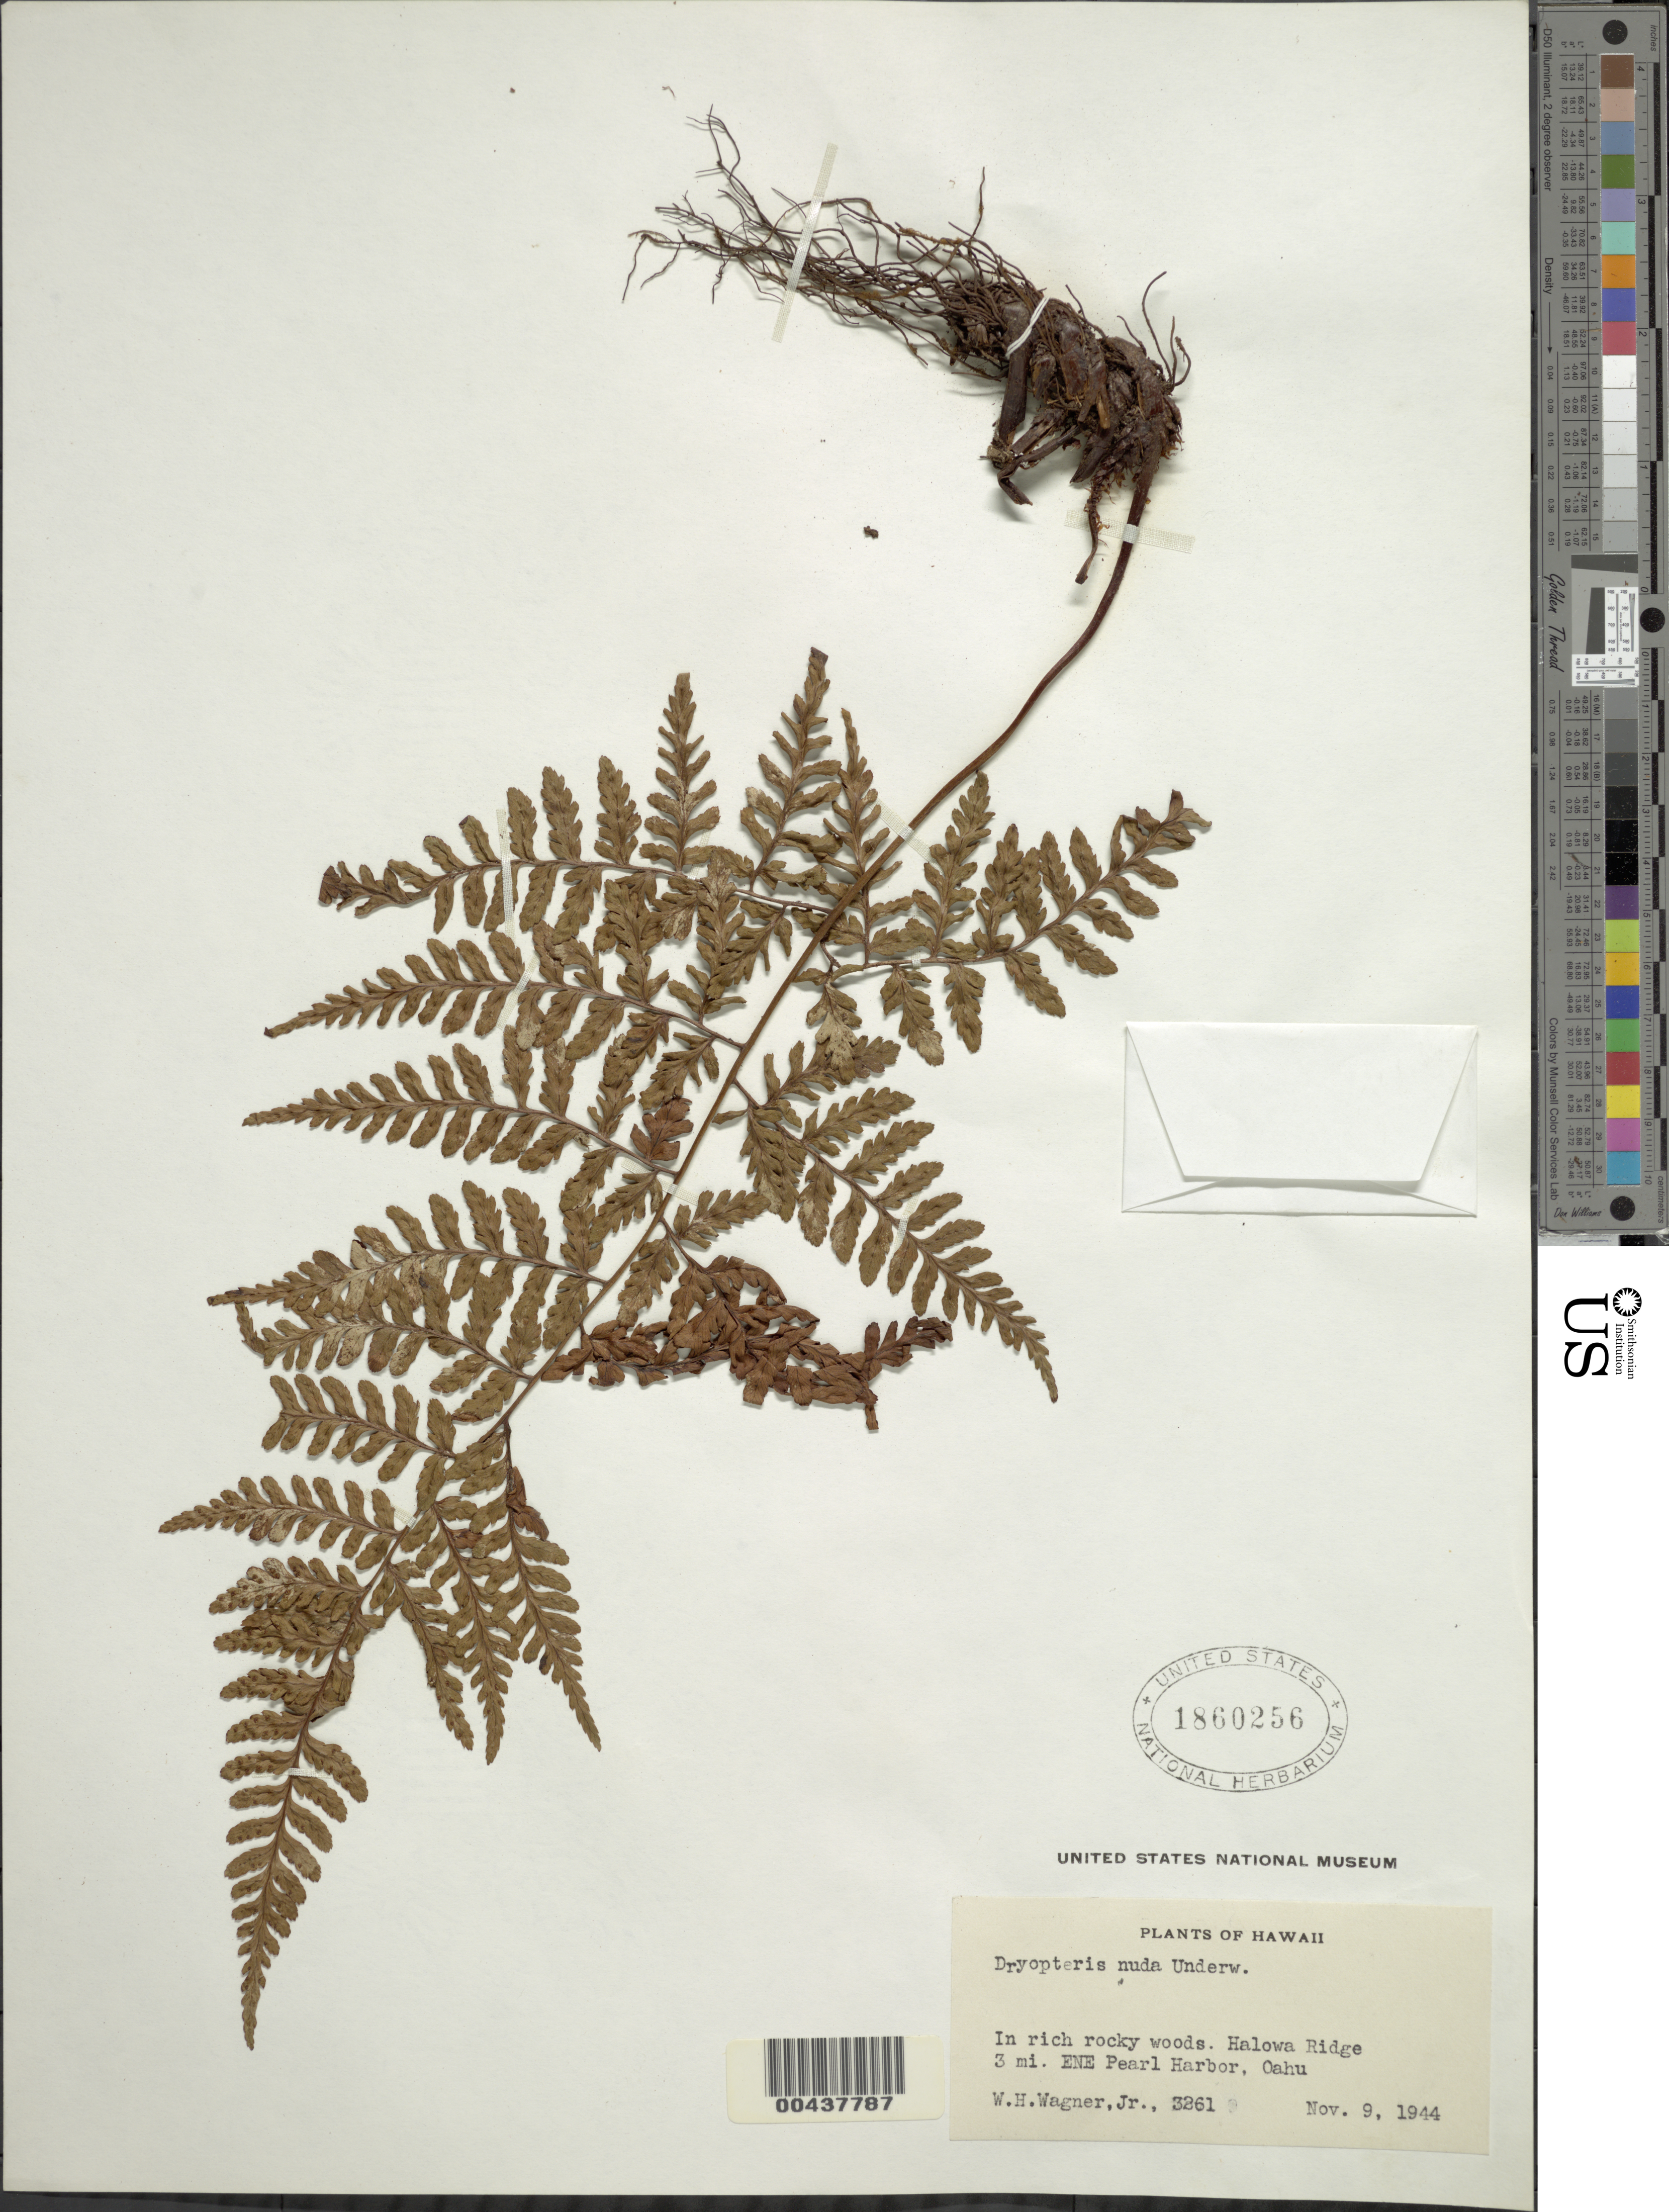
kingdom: Plantae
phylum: Tracheophyta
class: Polypodiopsida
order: Polypodiales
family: Dryopteridaceae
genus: Dryopteris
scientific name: Dryopteris glabra var. nuda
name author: (Underw.) Fraser-Jenk.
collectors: W. H. Wagner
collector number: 3261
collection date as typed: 9 Nov 1944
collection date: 1944-11-09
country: United States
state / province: Hawaii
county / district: Honolulu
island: Oahu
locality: Halowa Ridge, 3 mi ENE Pearl Harbor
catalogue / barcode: US 1860256